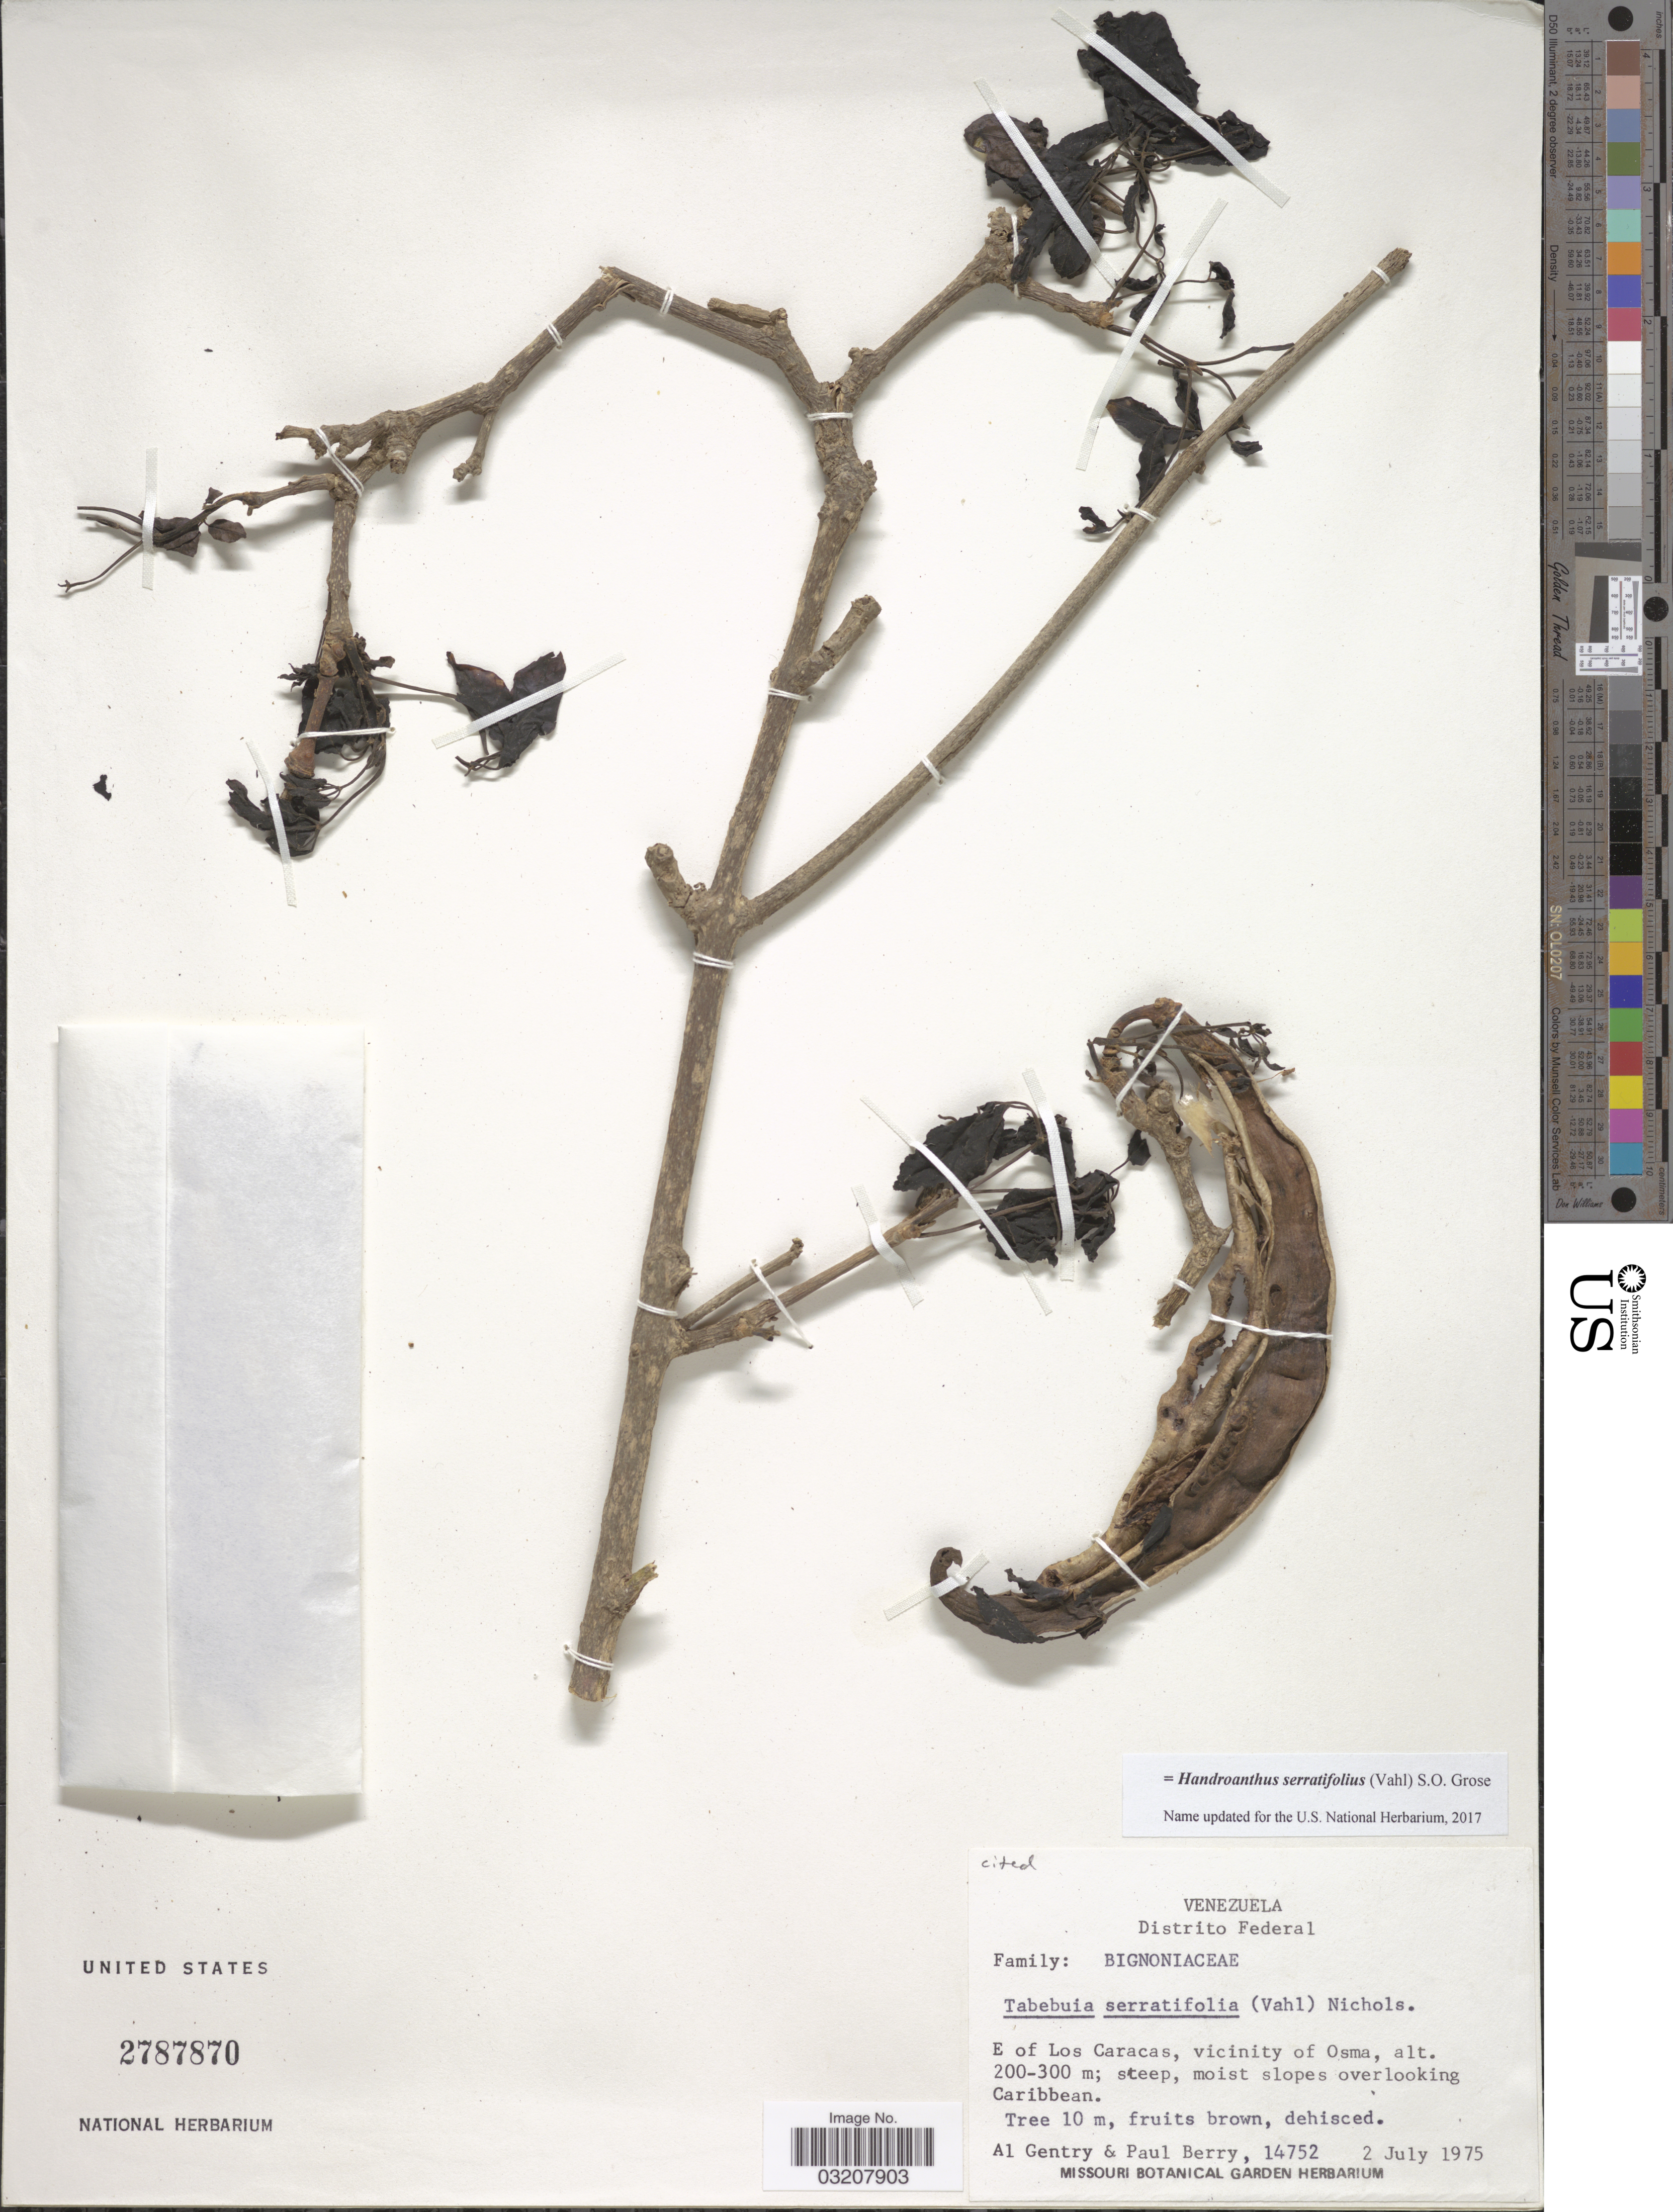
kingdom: Plantae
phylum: Tracheophyta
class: Magnoliopsida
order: Lamiales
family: Bignoniaceae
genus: Handroanthus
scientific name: Handroanthus serratifolius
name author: (Vahl) S.O. Grose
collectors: A. H. Gentry & P. E. Berry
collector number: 14752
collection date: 1975-07-02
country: Venezuela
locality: Distrito Federal. E of Los Caracas, vicinity of Osma. Slopes overlooking Caribbean.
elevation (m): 200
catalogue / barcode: US 2787870